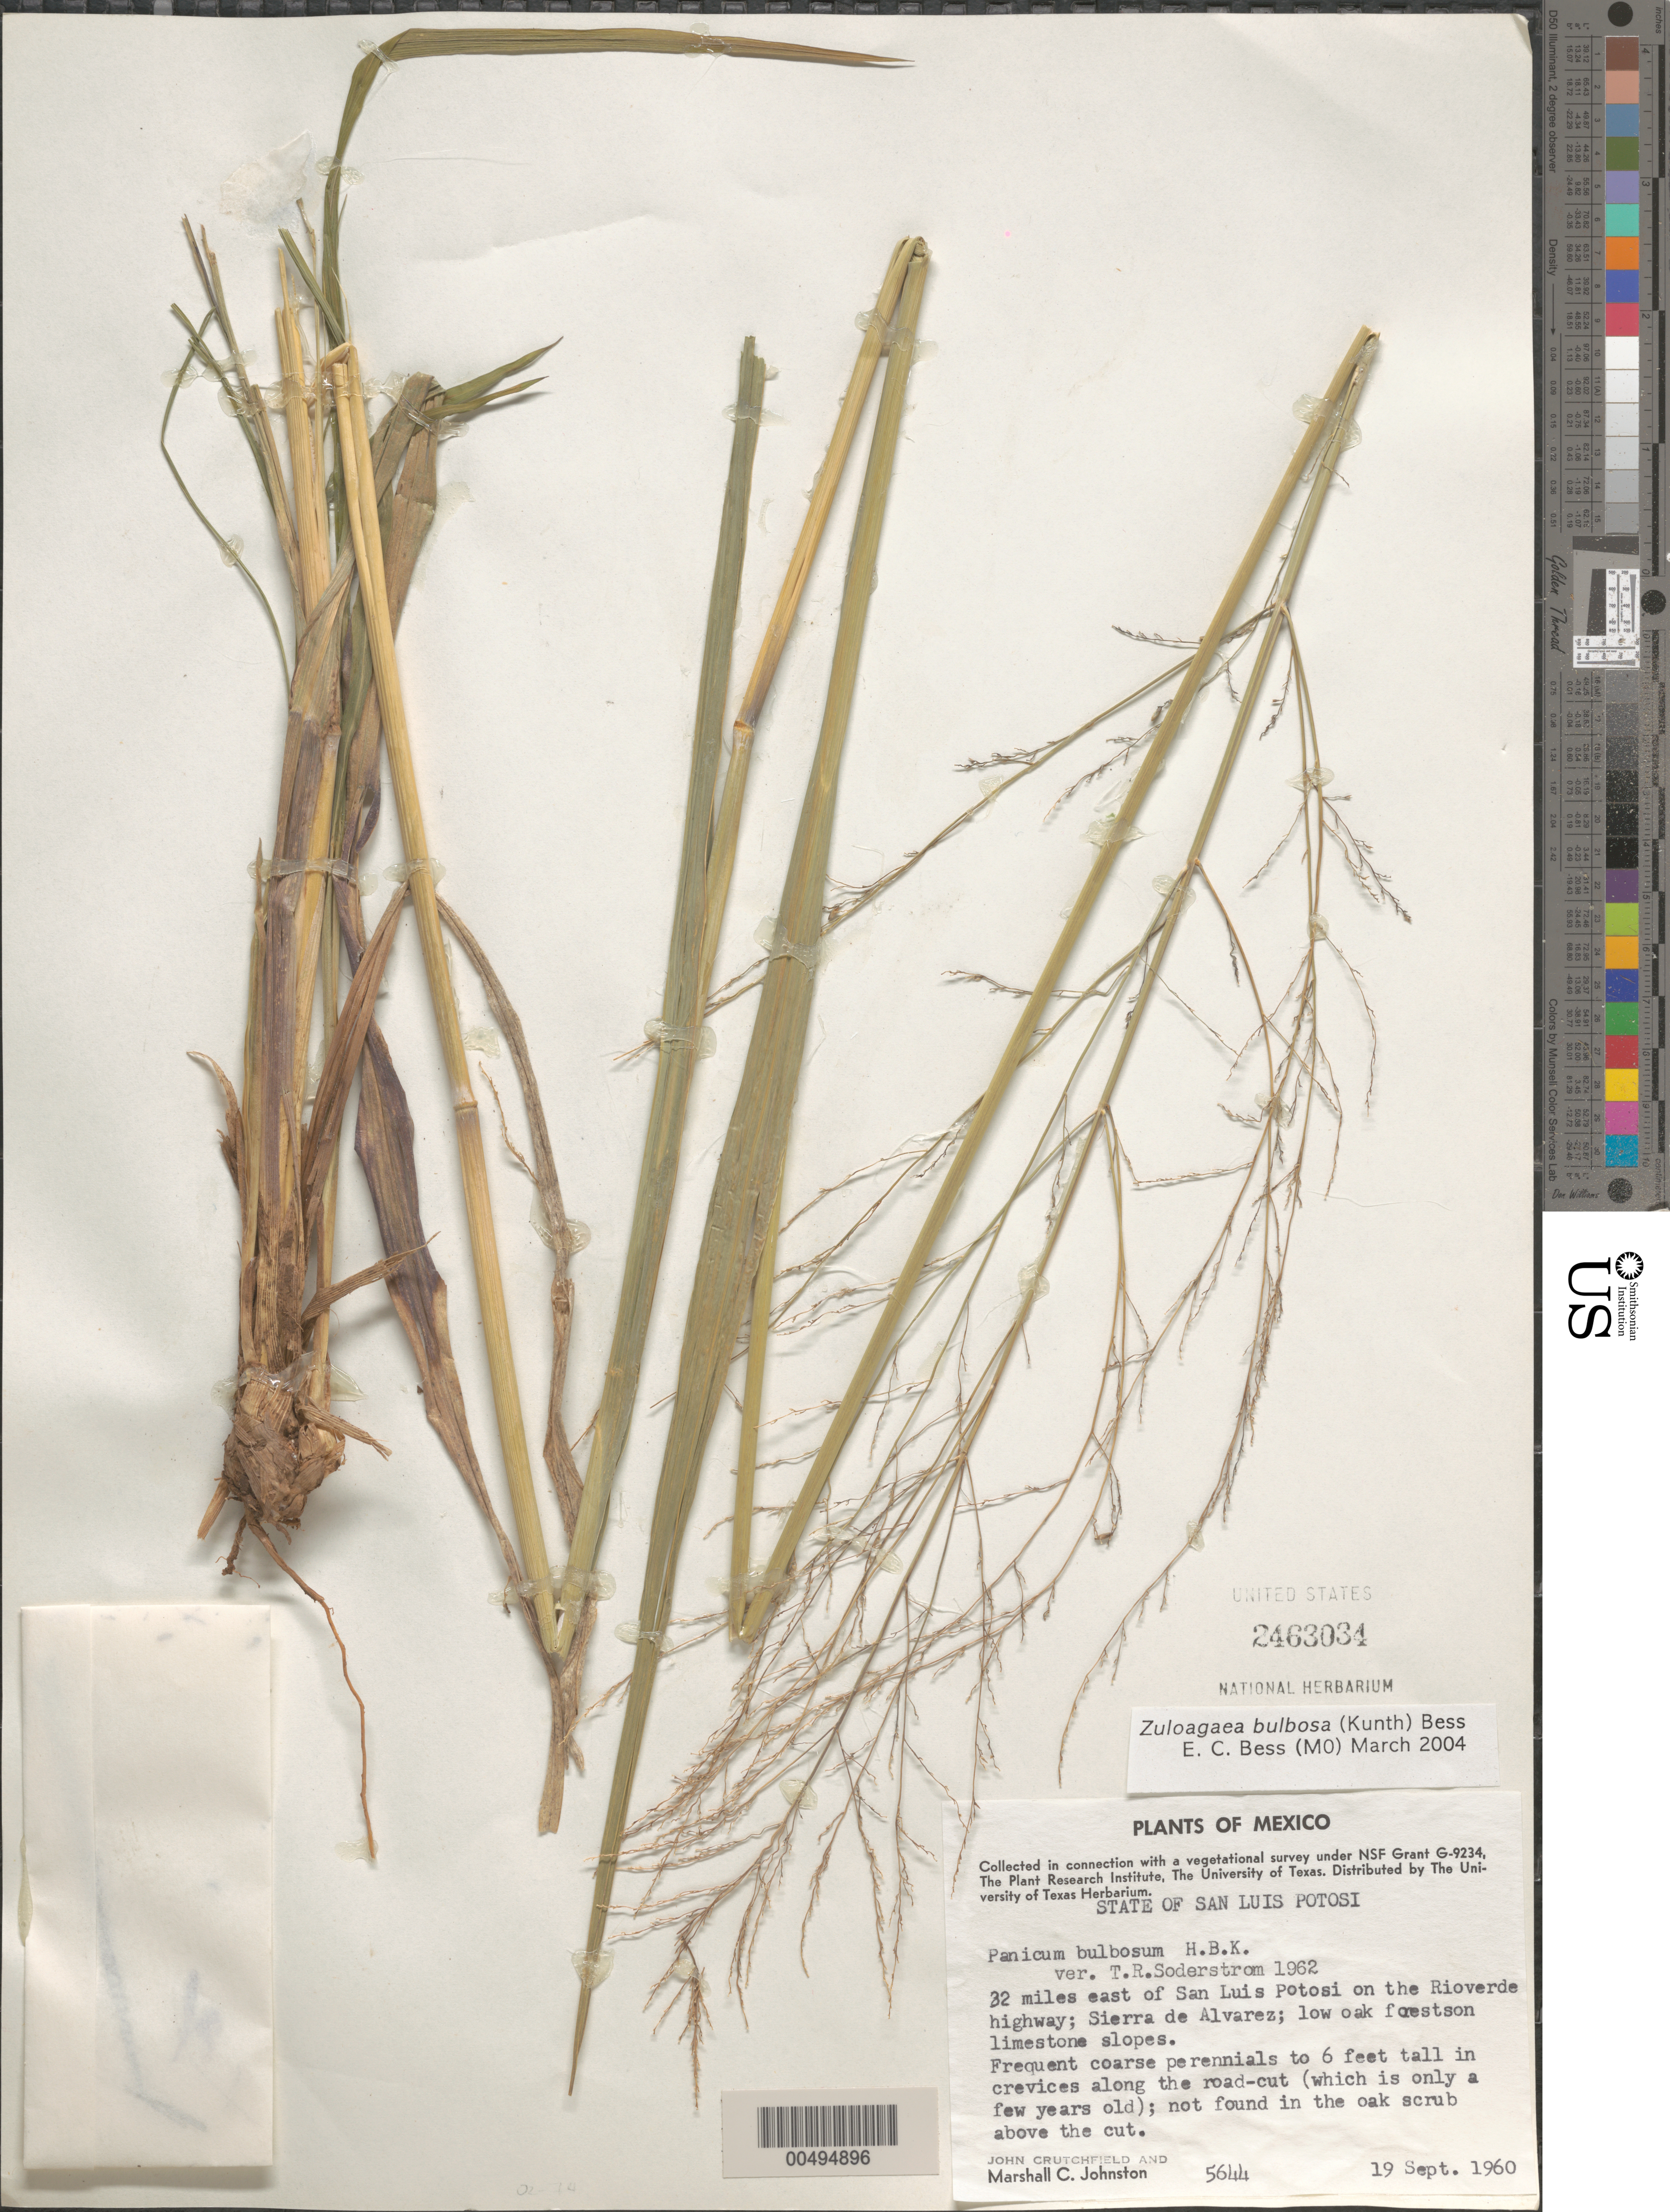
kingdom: Plantae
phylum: Tracheophyta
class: Liliopsida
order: Poales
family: Poaceae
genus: Panicum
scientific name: Panicum bulbosum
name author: Kunth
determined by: Soderstrom, T. R.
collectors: J. Crutchfield & M. Johnston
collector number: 5644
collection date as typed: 19 Sep 1960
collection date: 1960-09-19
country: Mexico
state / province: San Luis Potosi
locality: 32 mi E of San Luis Potosi on the Rioverde hwy; Sierra de Alvarez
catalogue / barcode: US 2463034